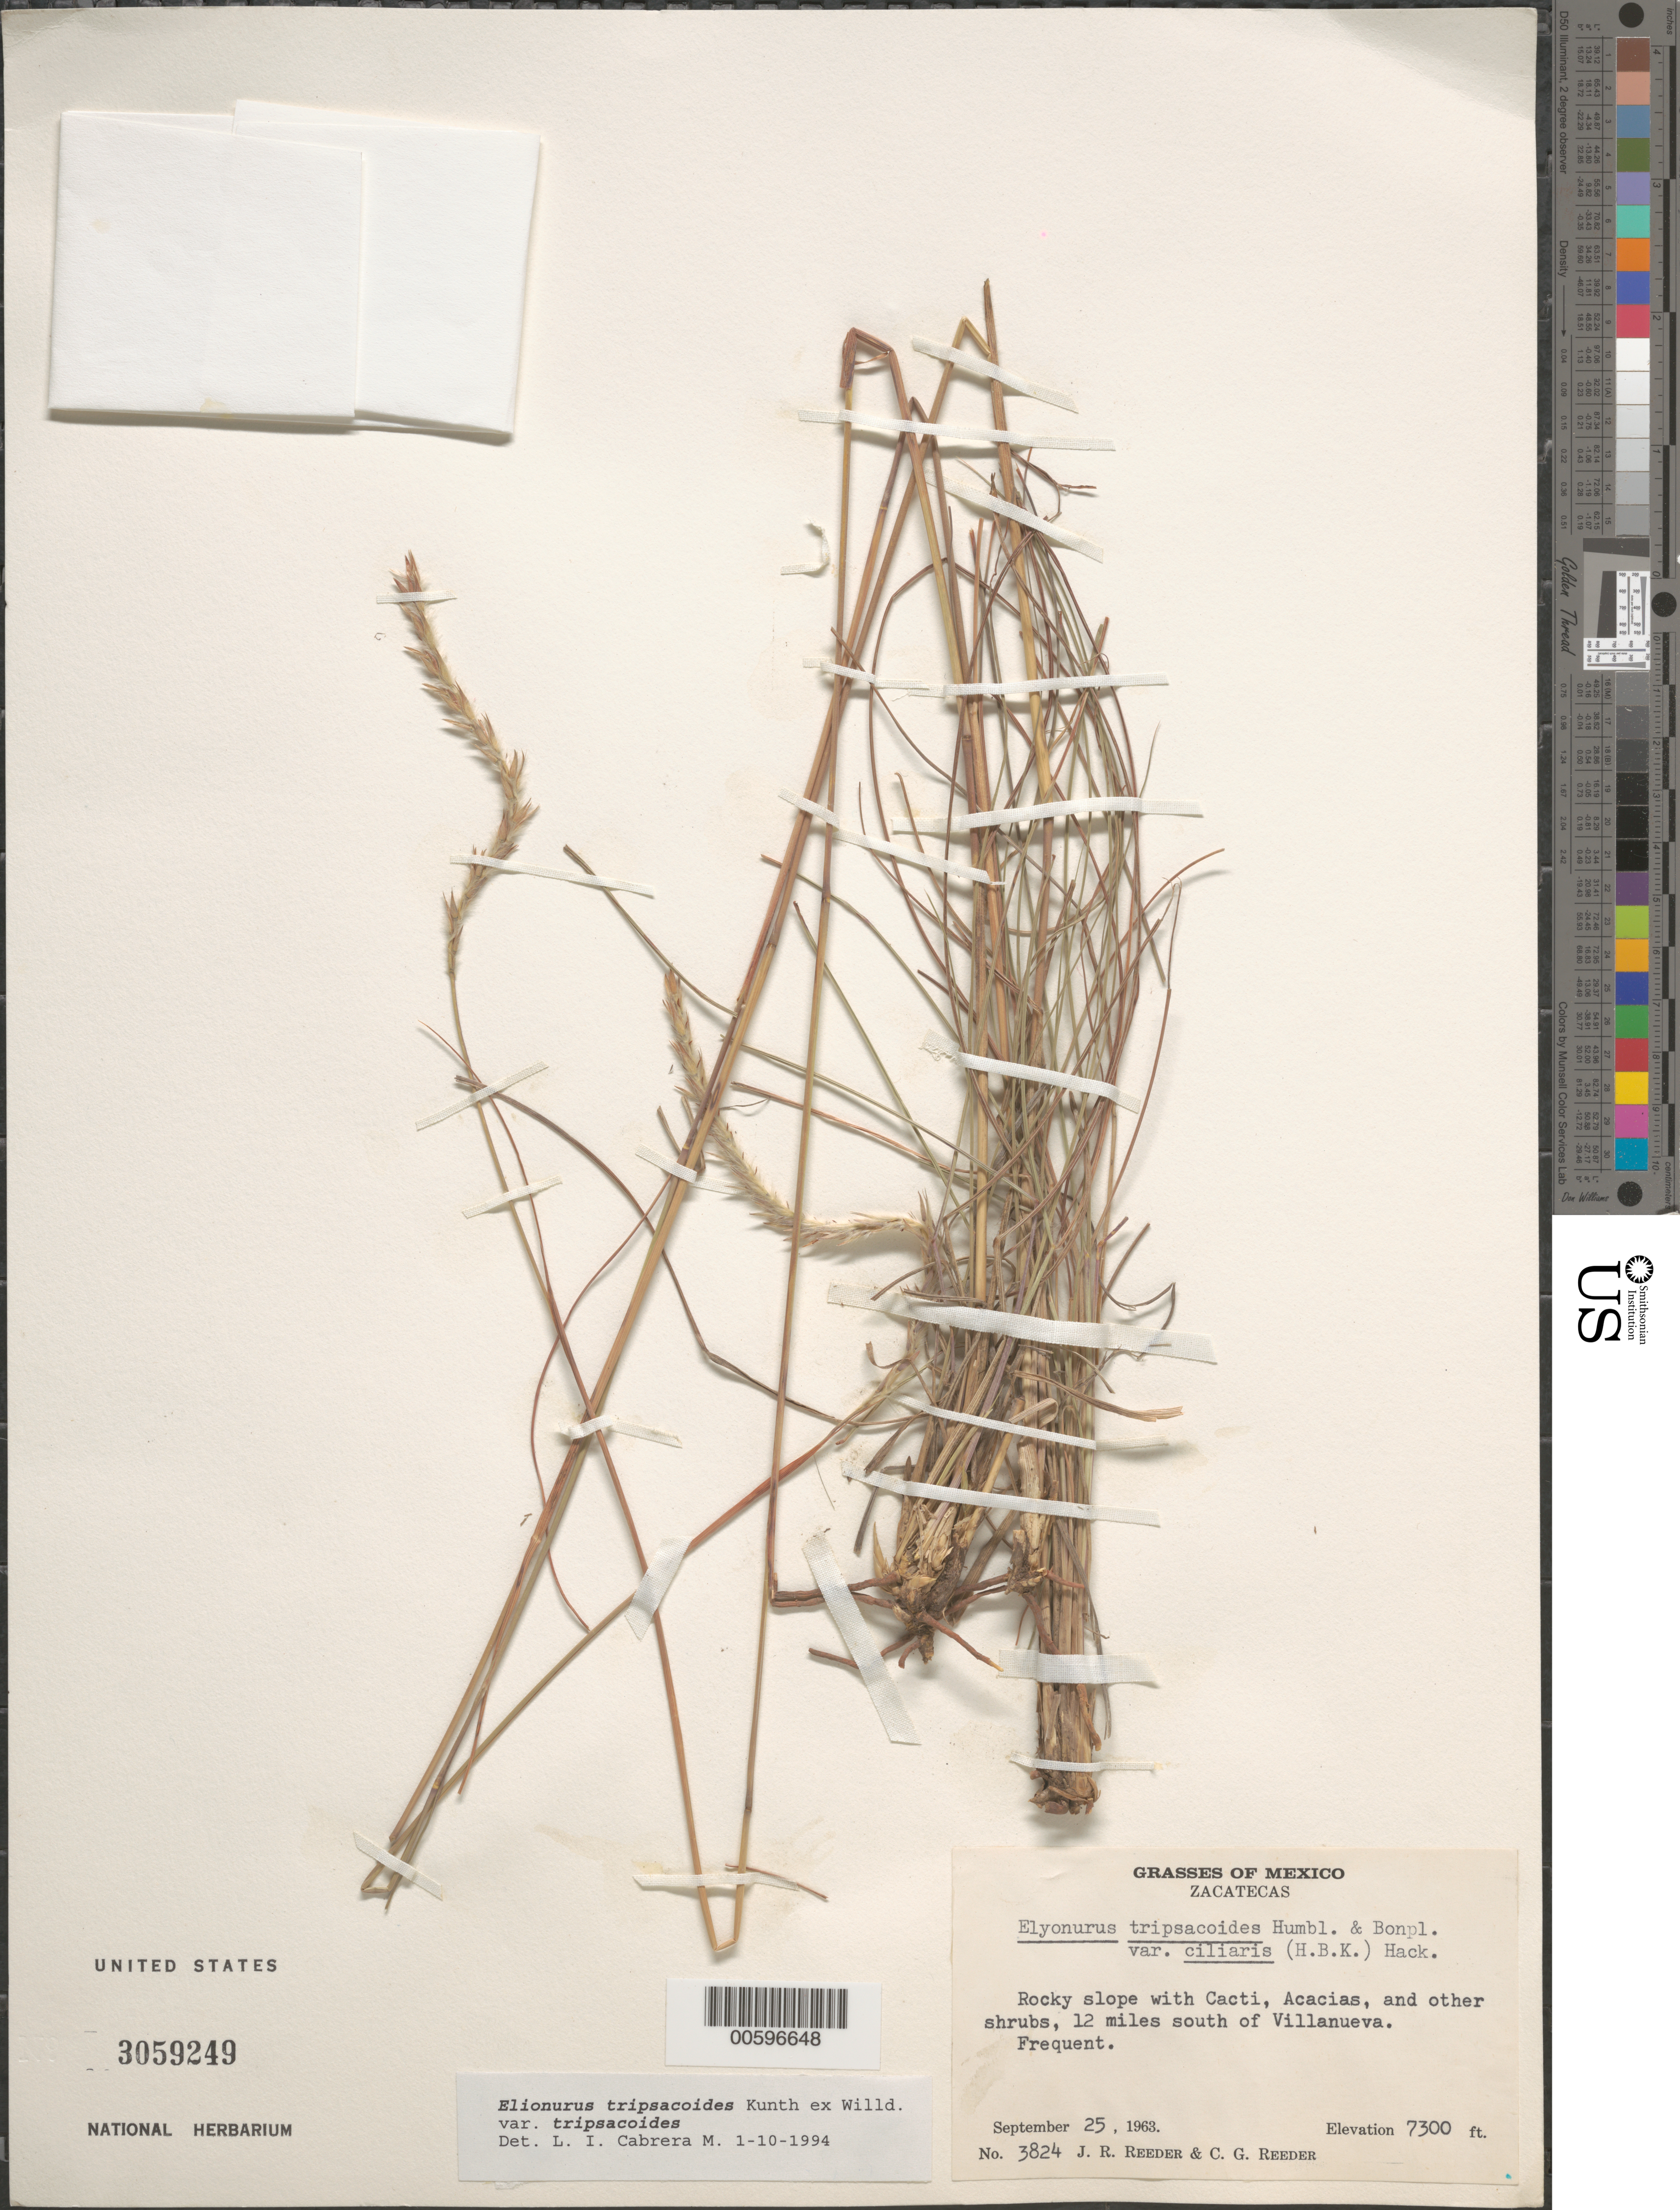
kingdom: Plantae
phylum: Tracheophyta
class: Liliopsida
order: Poales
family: Poaceae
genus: Elionurus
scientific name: Elionurus tripsacoides var. tripsacoides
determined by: Cabrera M., L. I.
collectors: J. R. Reeder & C. G. Reeder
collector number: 3824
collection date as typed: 25 Sep 1963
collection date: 1963-09-25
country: Mexico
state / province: Zacatecas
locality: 12 mi S of Villanueva.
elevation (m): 2225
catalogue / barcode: US 3059249